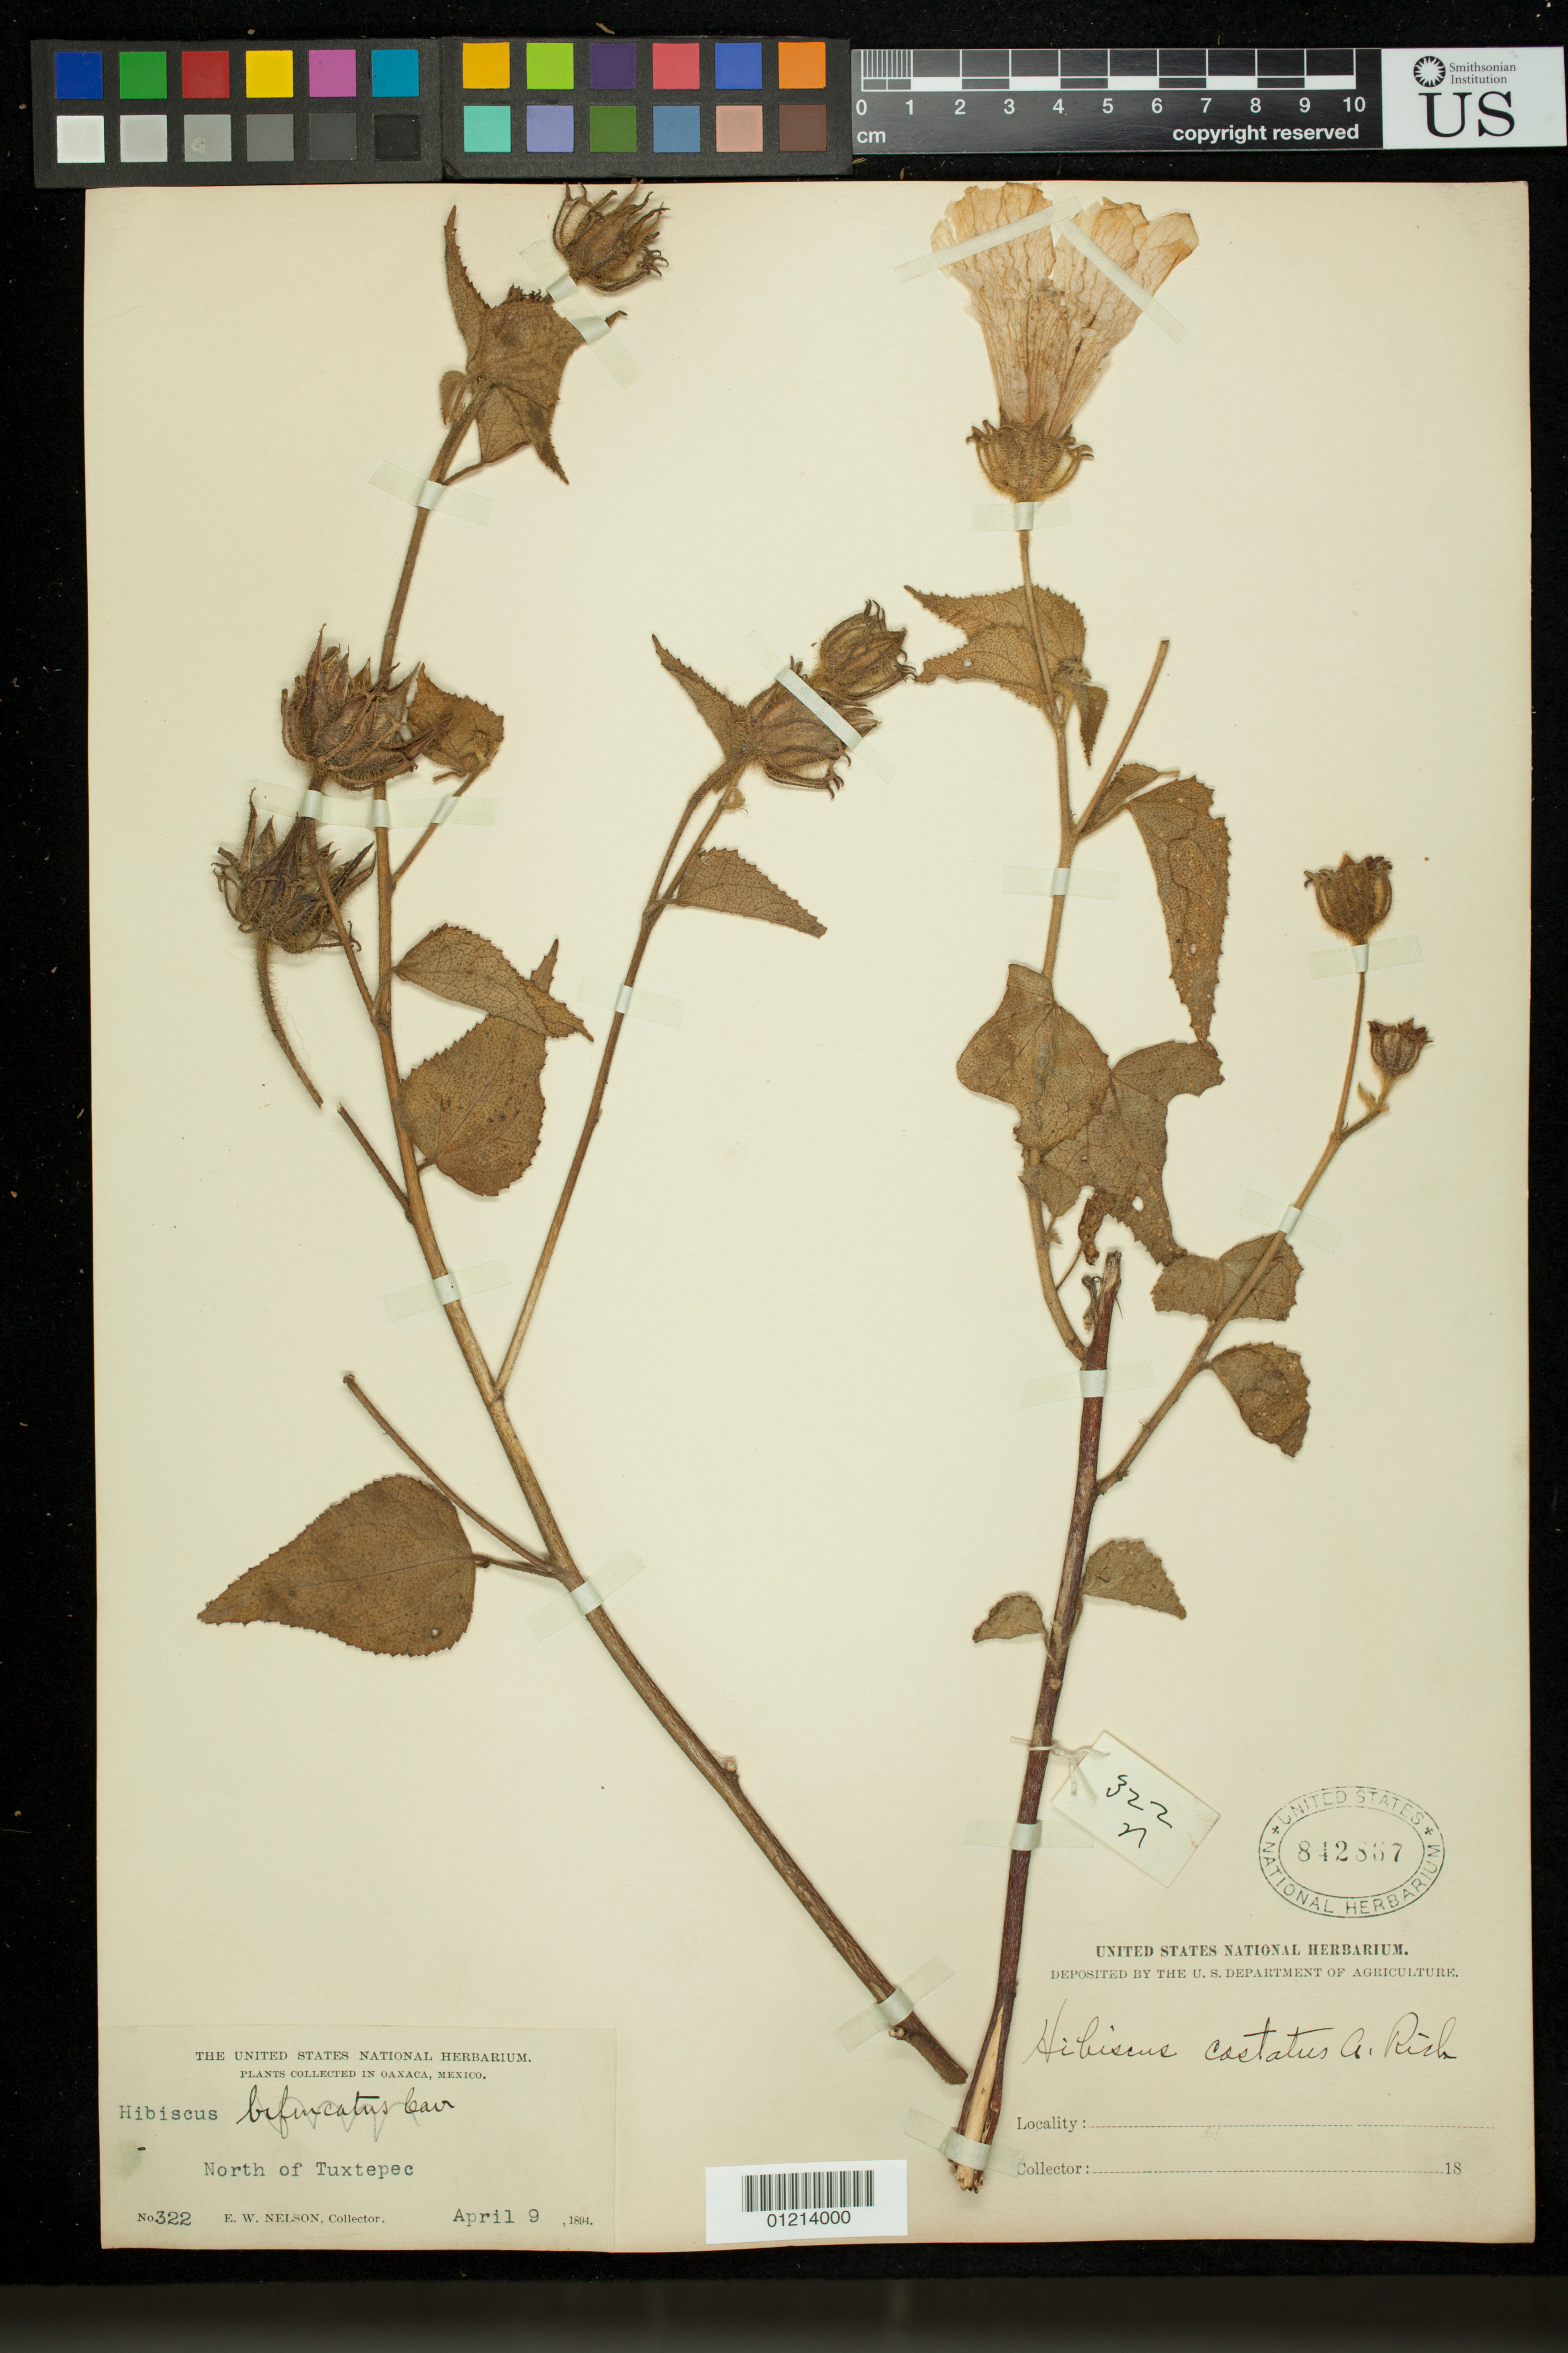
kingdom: Plantae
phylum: Tracheophyta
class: Magnoliopsida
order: Malvales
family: Malvaceae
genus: Hibiscus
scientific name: Hibiscus costatus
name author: A. Rich.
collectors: E. W. Nelson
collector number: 322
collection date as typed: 09 Apr 1894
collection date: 1894-04-09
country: Mexico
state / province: Oaxaca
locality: North of Tuxtepec.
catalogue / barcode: US 842867